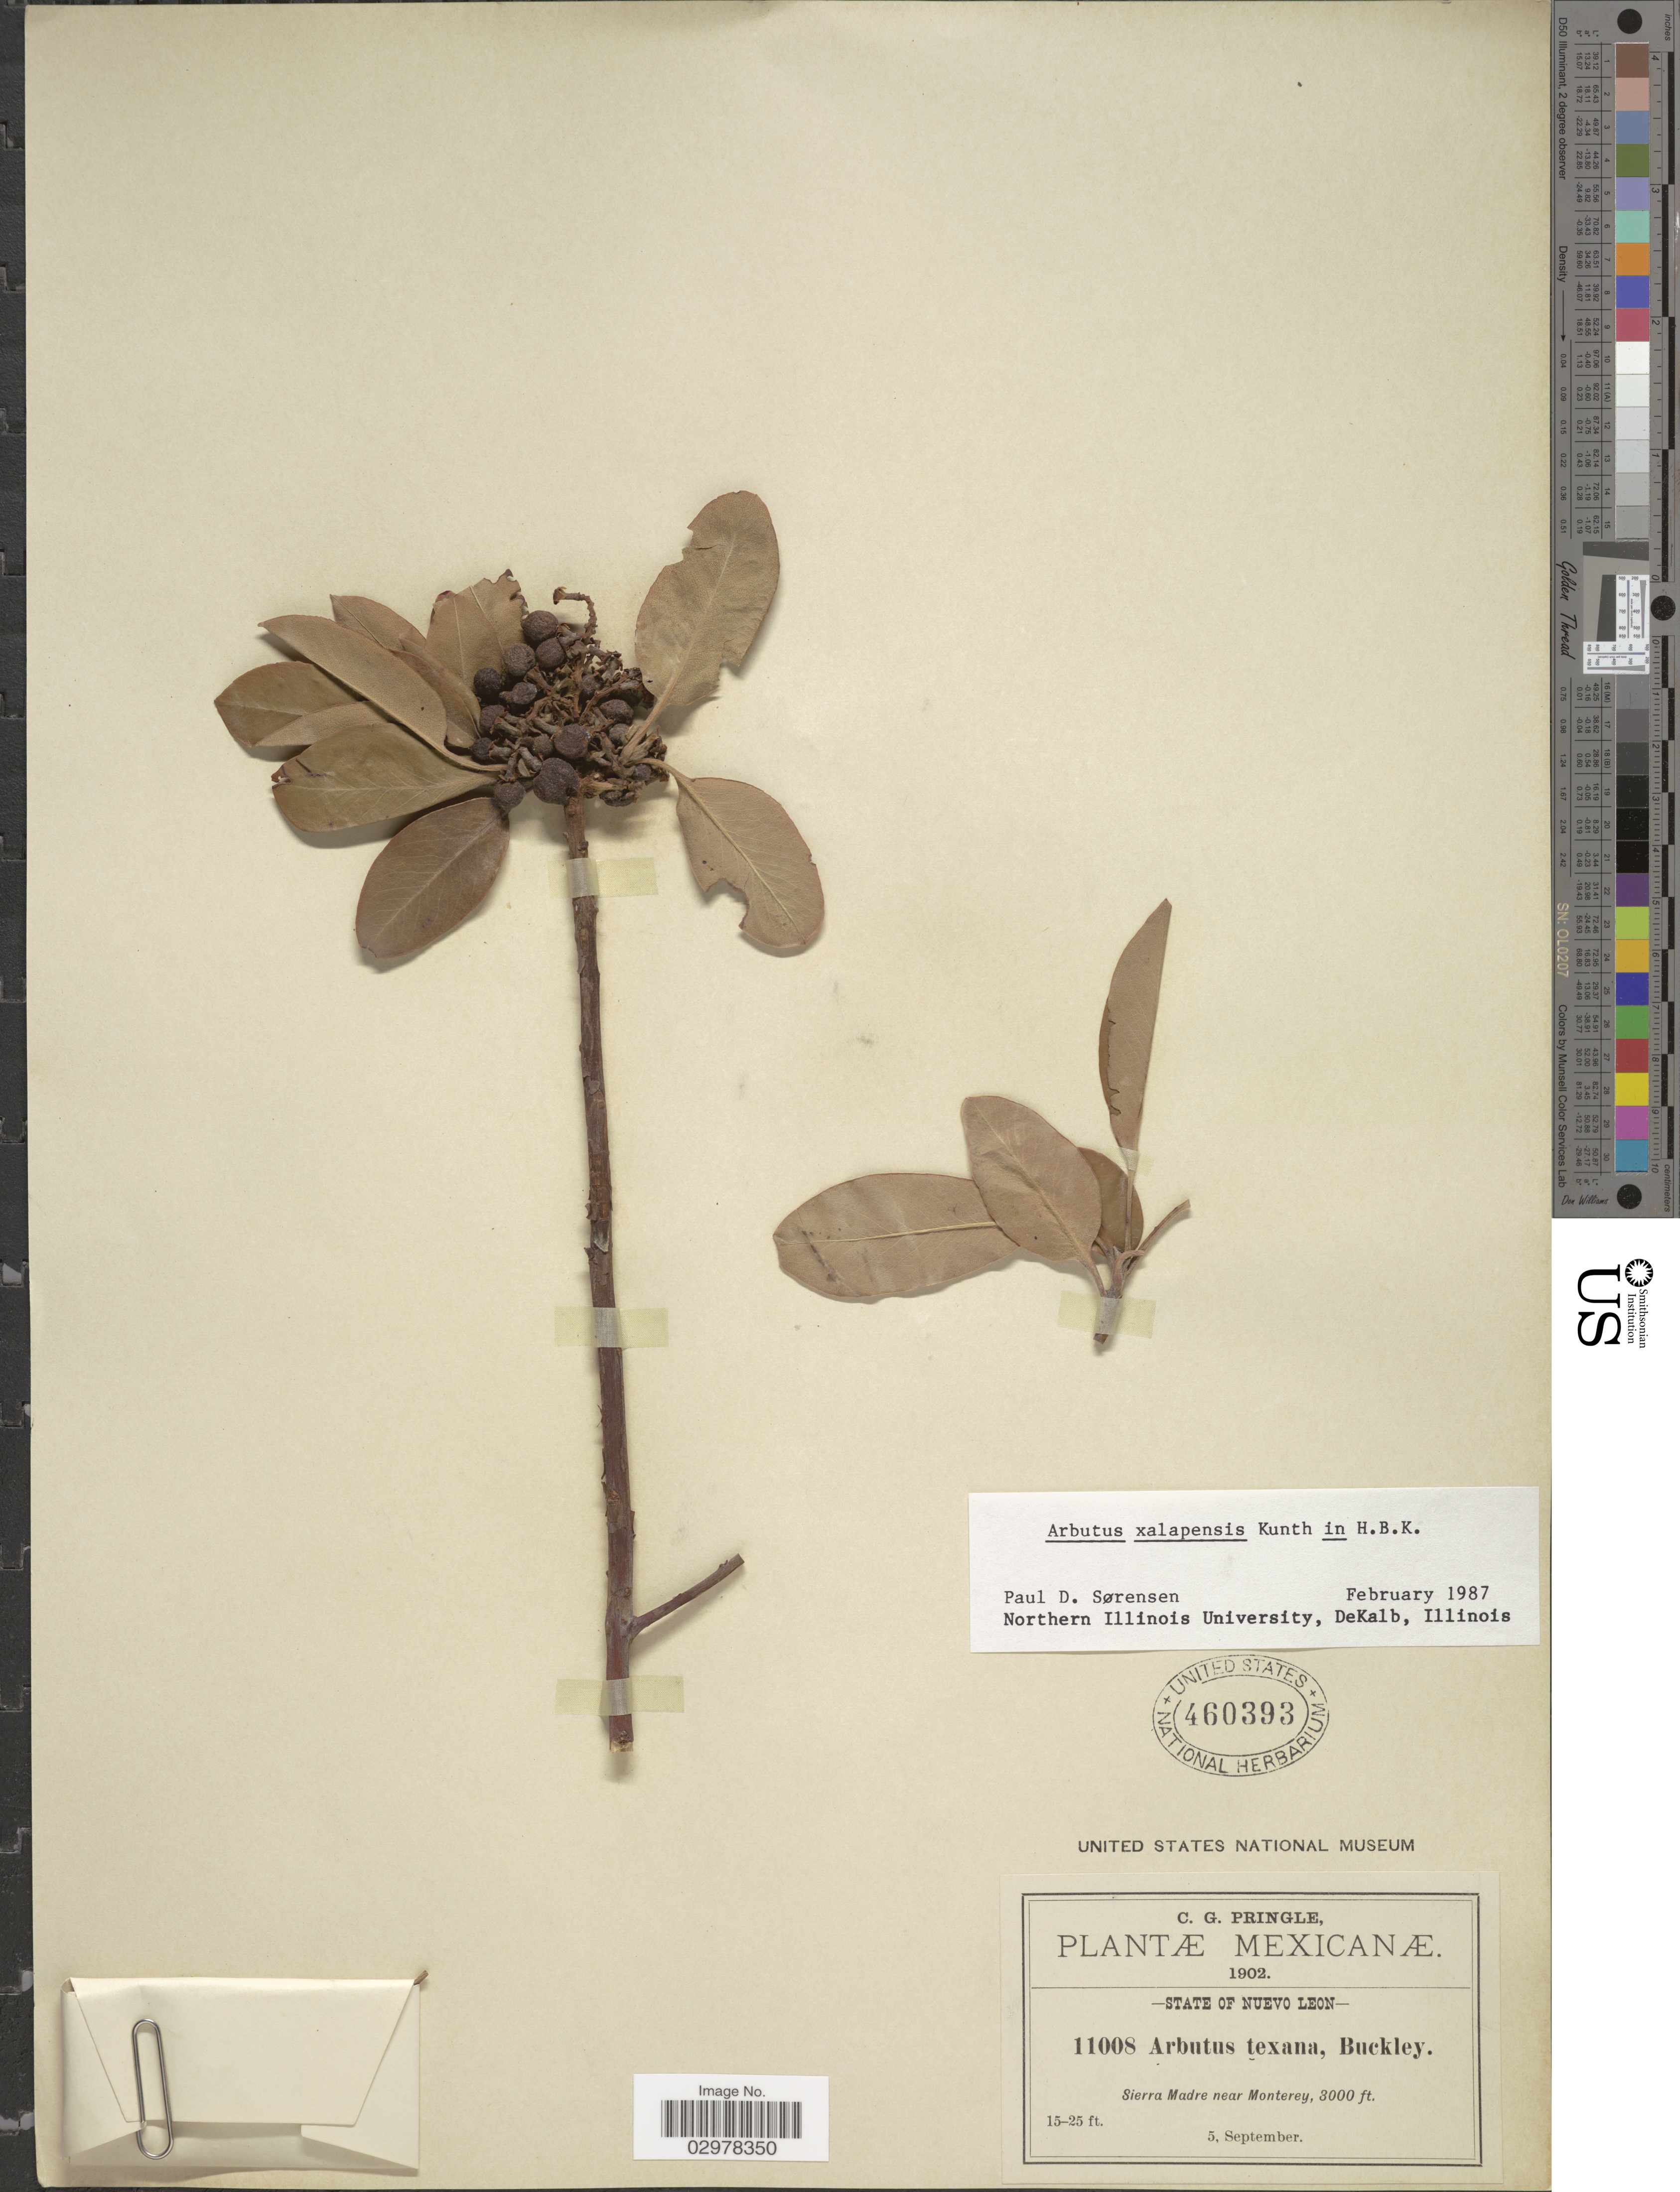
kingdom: Plantae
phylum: Tracheophyta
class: Magnoliopsida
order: Ericales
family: Ericaceae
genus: Arbutus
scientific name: Arbutus xalapensis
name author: Kunth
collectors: C. G. Pringle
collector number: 11008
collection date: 1902-09-05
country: Mexico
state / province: Nuevo León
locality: Sierra Madre near Monterey.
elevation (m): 914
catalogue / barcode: US 460393